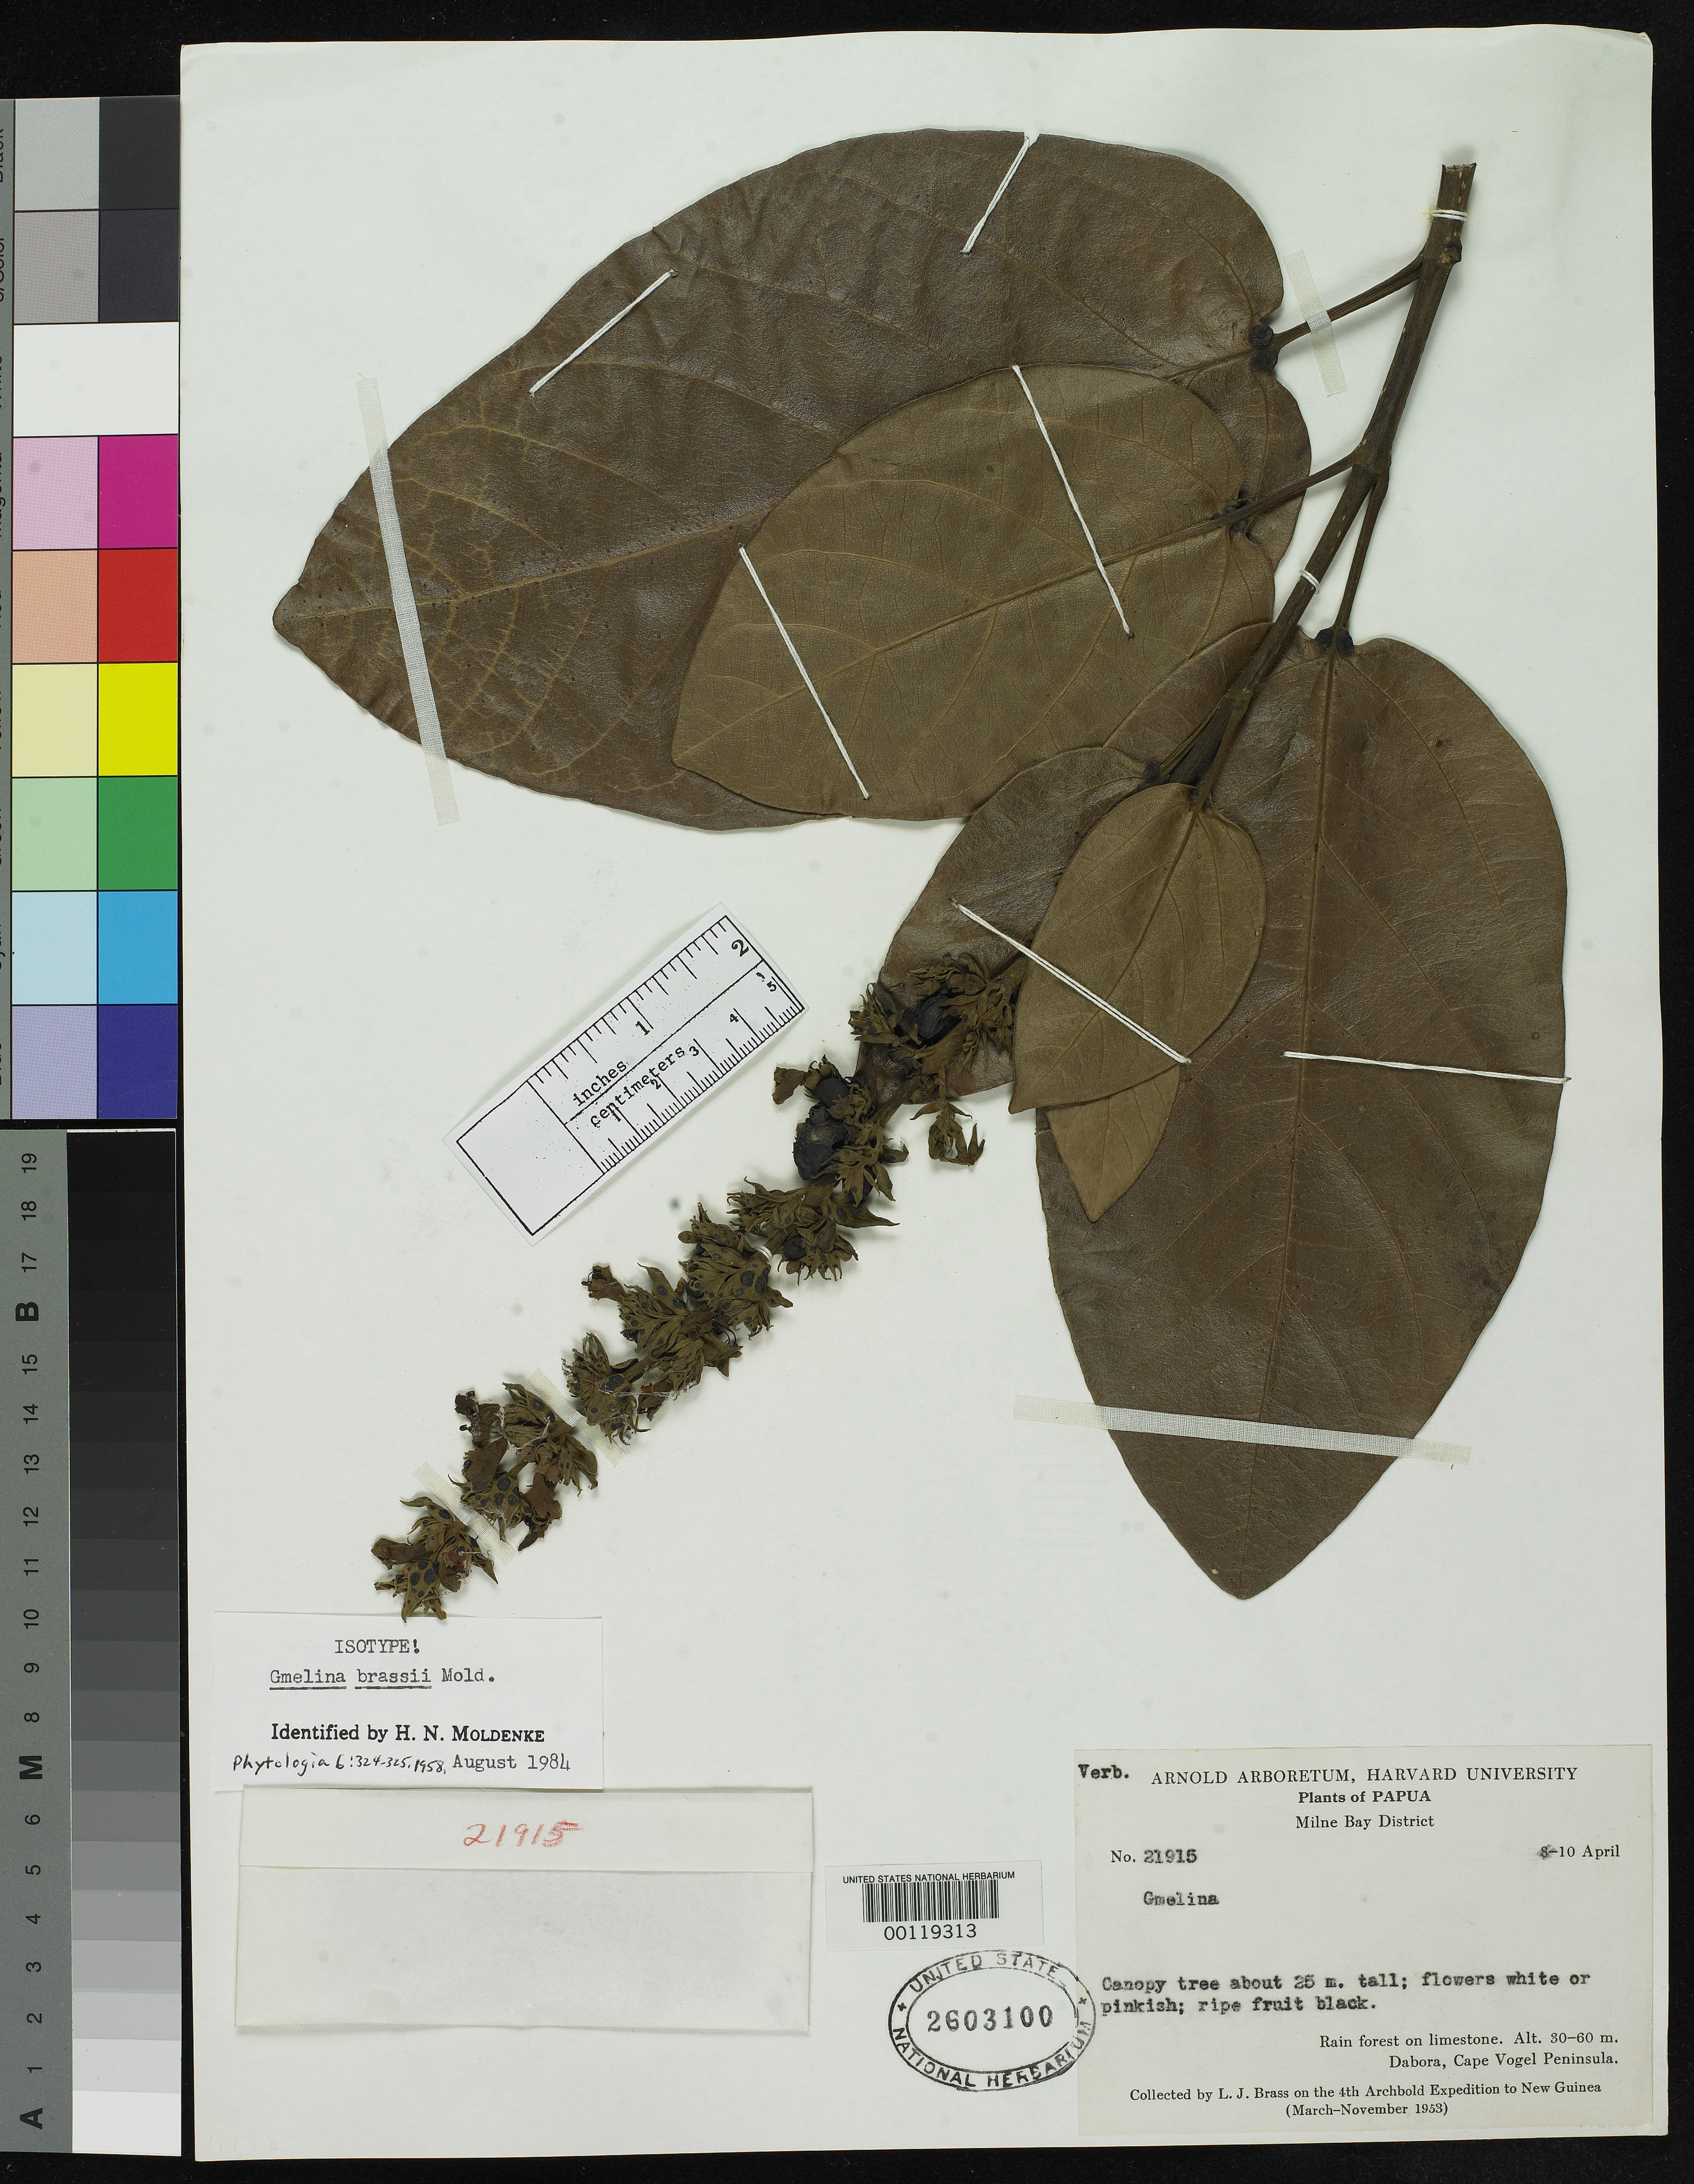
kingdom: Plantae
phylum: Tracheophyta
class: Magnoliopsida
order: Lamiales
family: Lamiaceae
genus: Gmelina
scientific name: Gmelina brassii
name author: Moldenke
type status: Isotype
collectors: L. J. Brass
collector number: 21915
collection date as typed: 10 Apr 1953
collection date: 1953-04-10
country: Papua New Guinea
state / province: Milne Bay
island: New Guinea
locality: Dabora, Cape Vogel Peninsula.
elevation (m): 30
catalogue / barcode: US 2603100